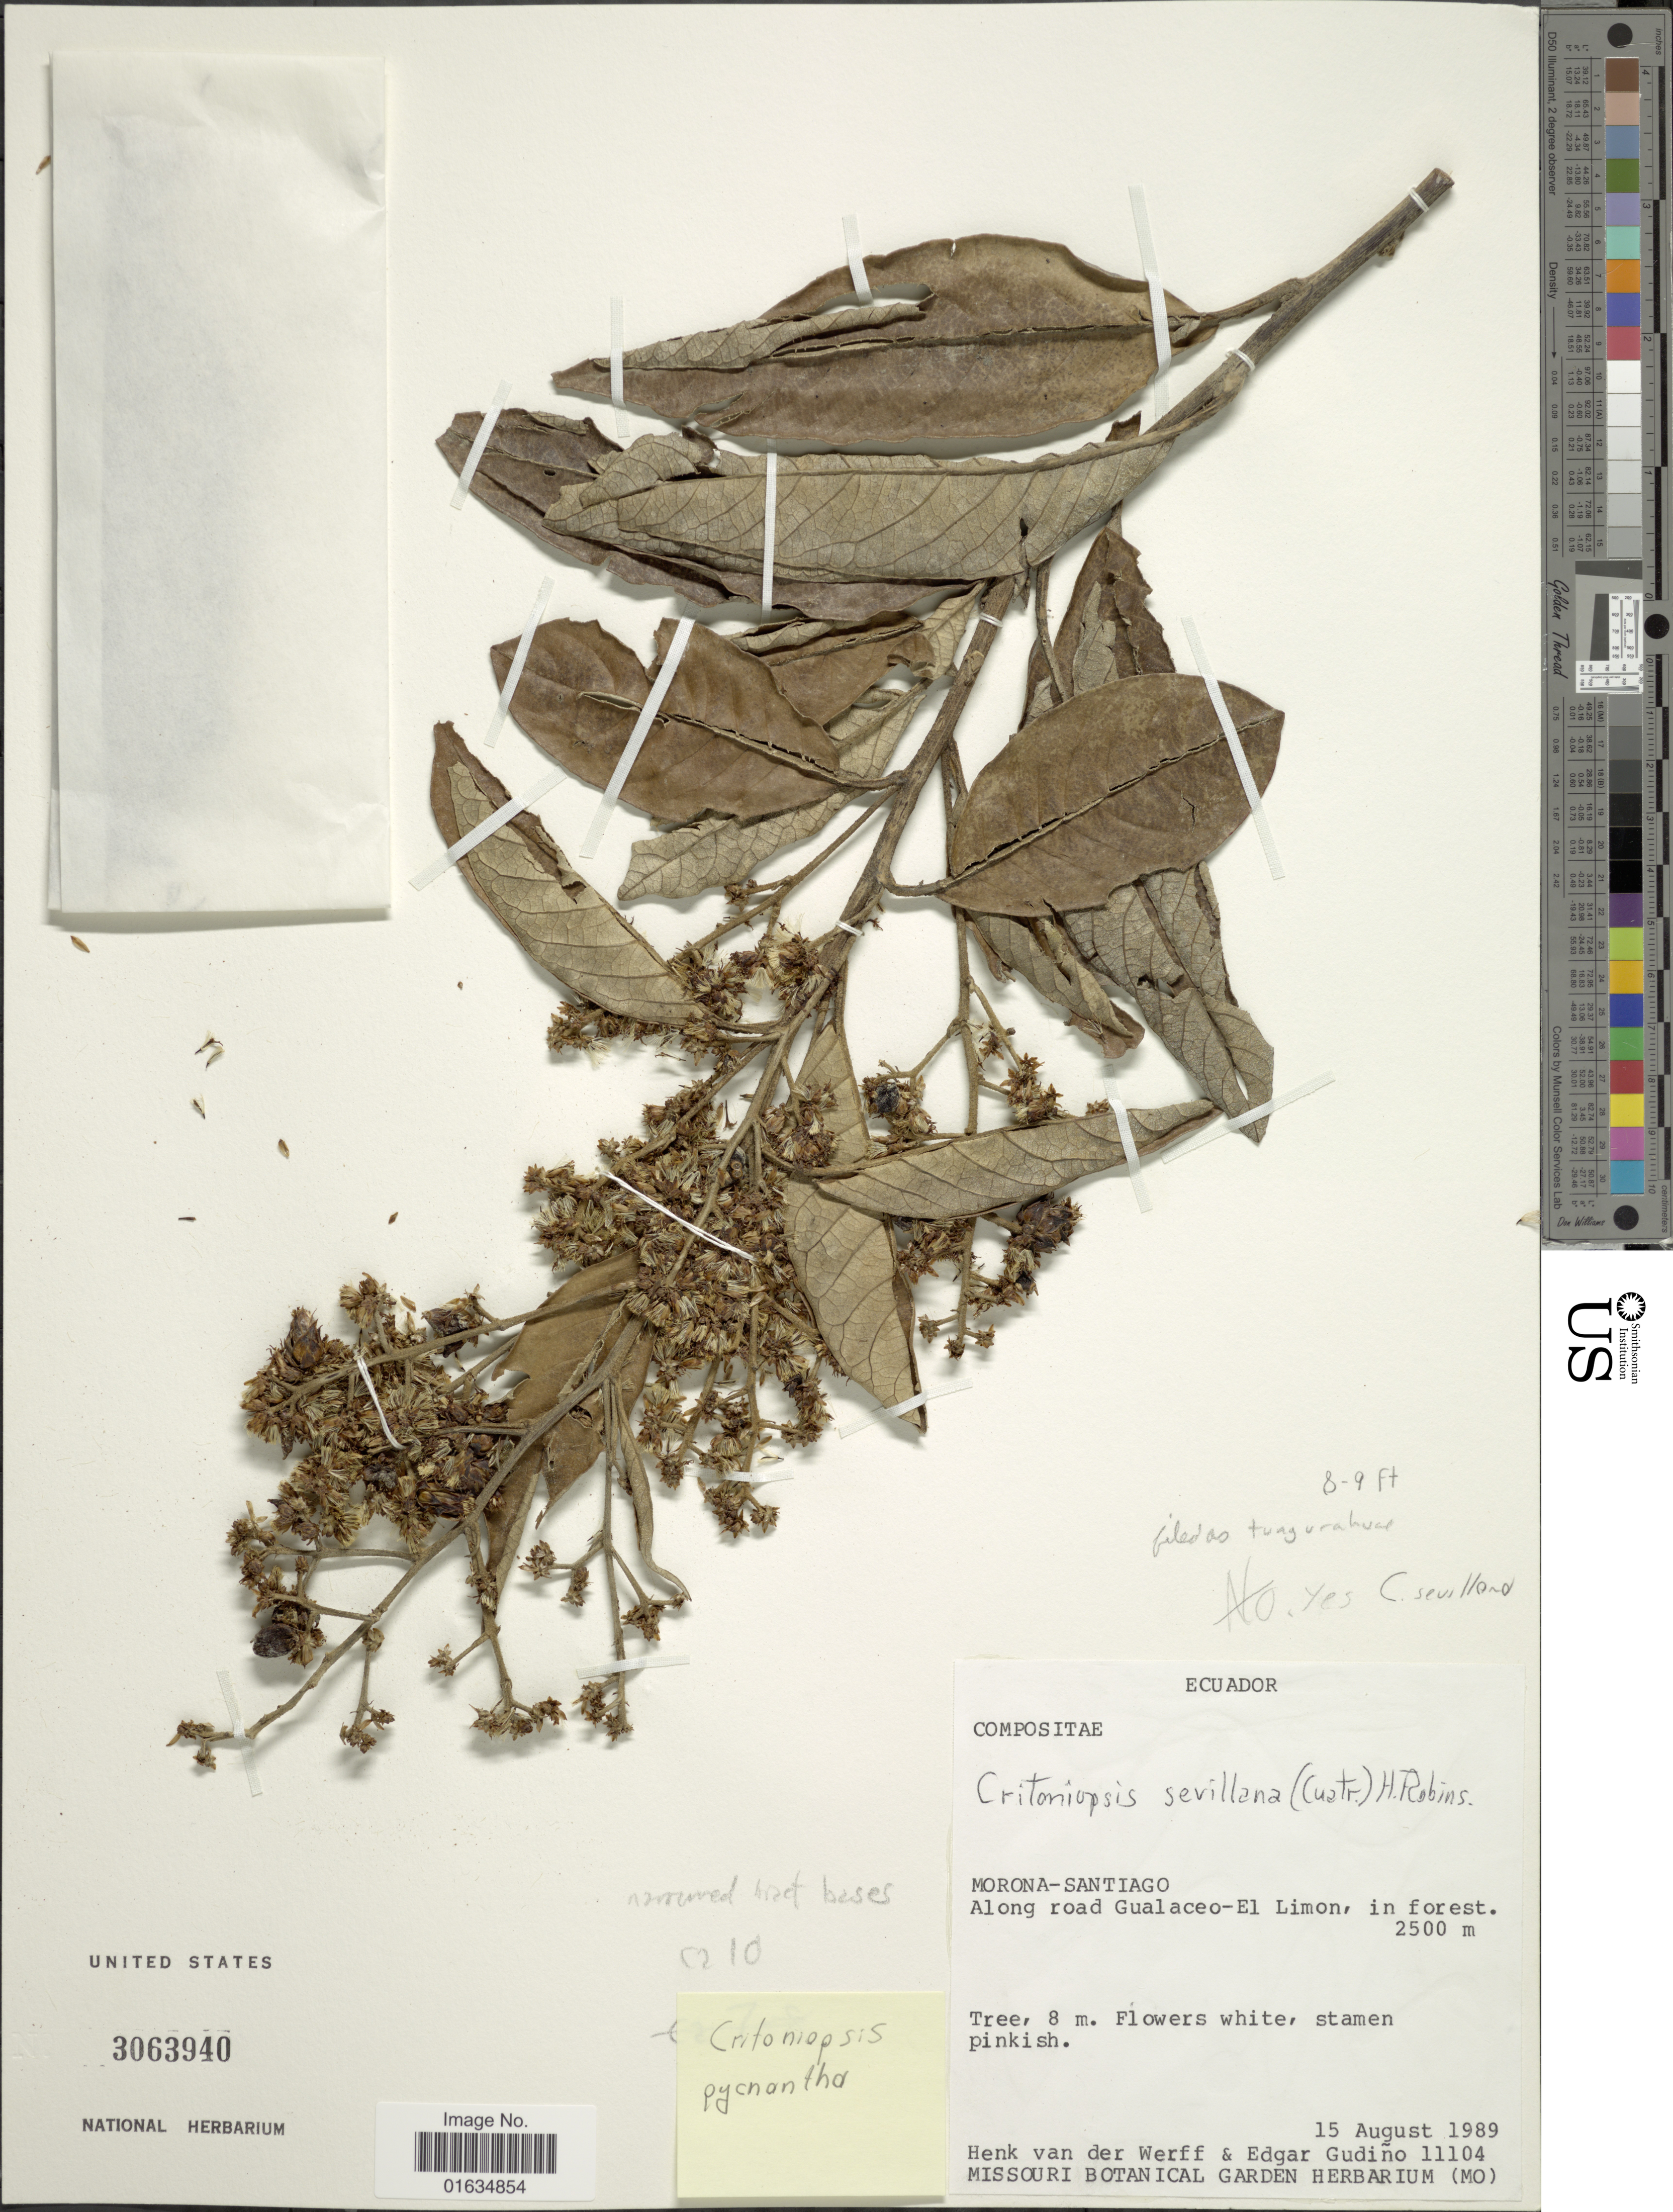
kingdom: Plantae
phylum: Tracheophyta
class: Magnoliopsida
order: Asterales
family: Asteraceae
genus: Critoniopsis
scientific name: Critoniopsis pycnantha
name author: (Benth.) H. Rob.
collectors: H. van der Werff & E. Gudiño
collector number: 11104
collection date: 1989-08-15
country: Ecuador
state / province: Morona-Santiago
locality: Along road Gualaceo-El Limon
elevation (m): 2500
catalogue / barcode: US 3063940